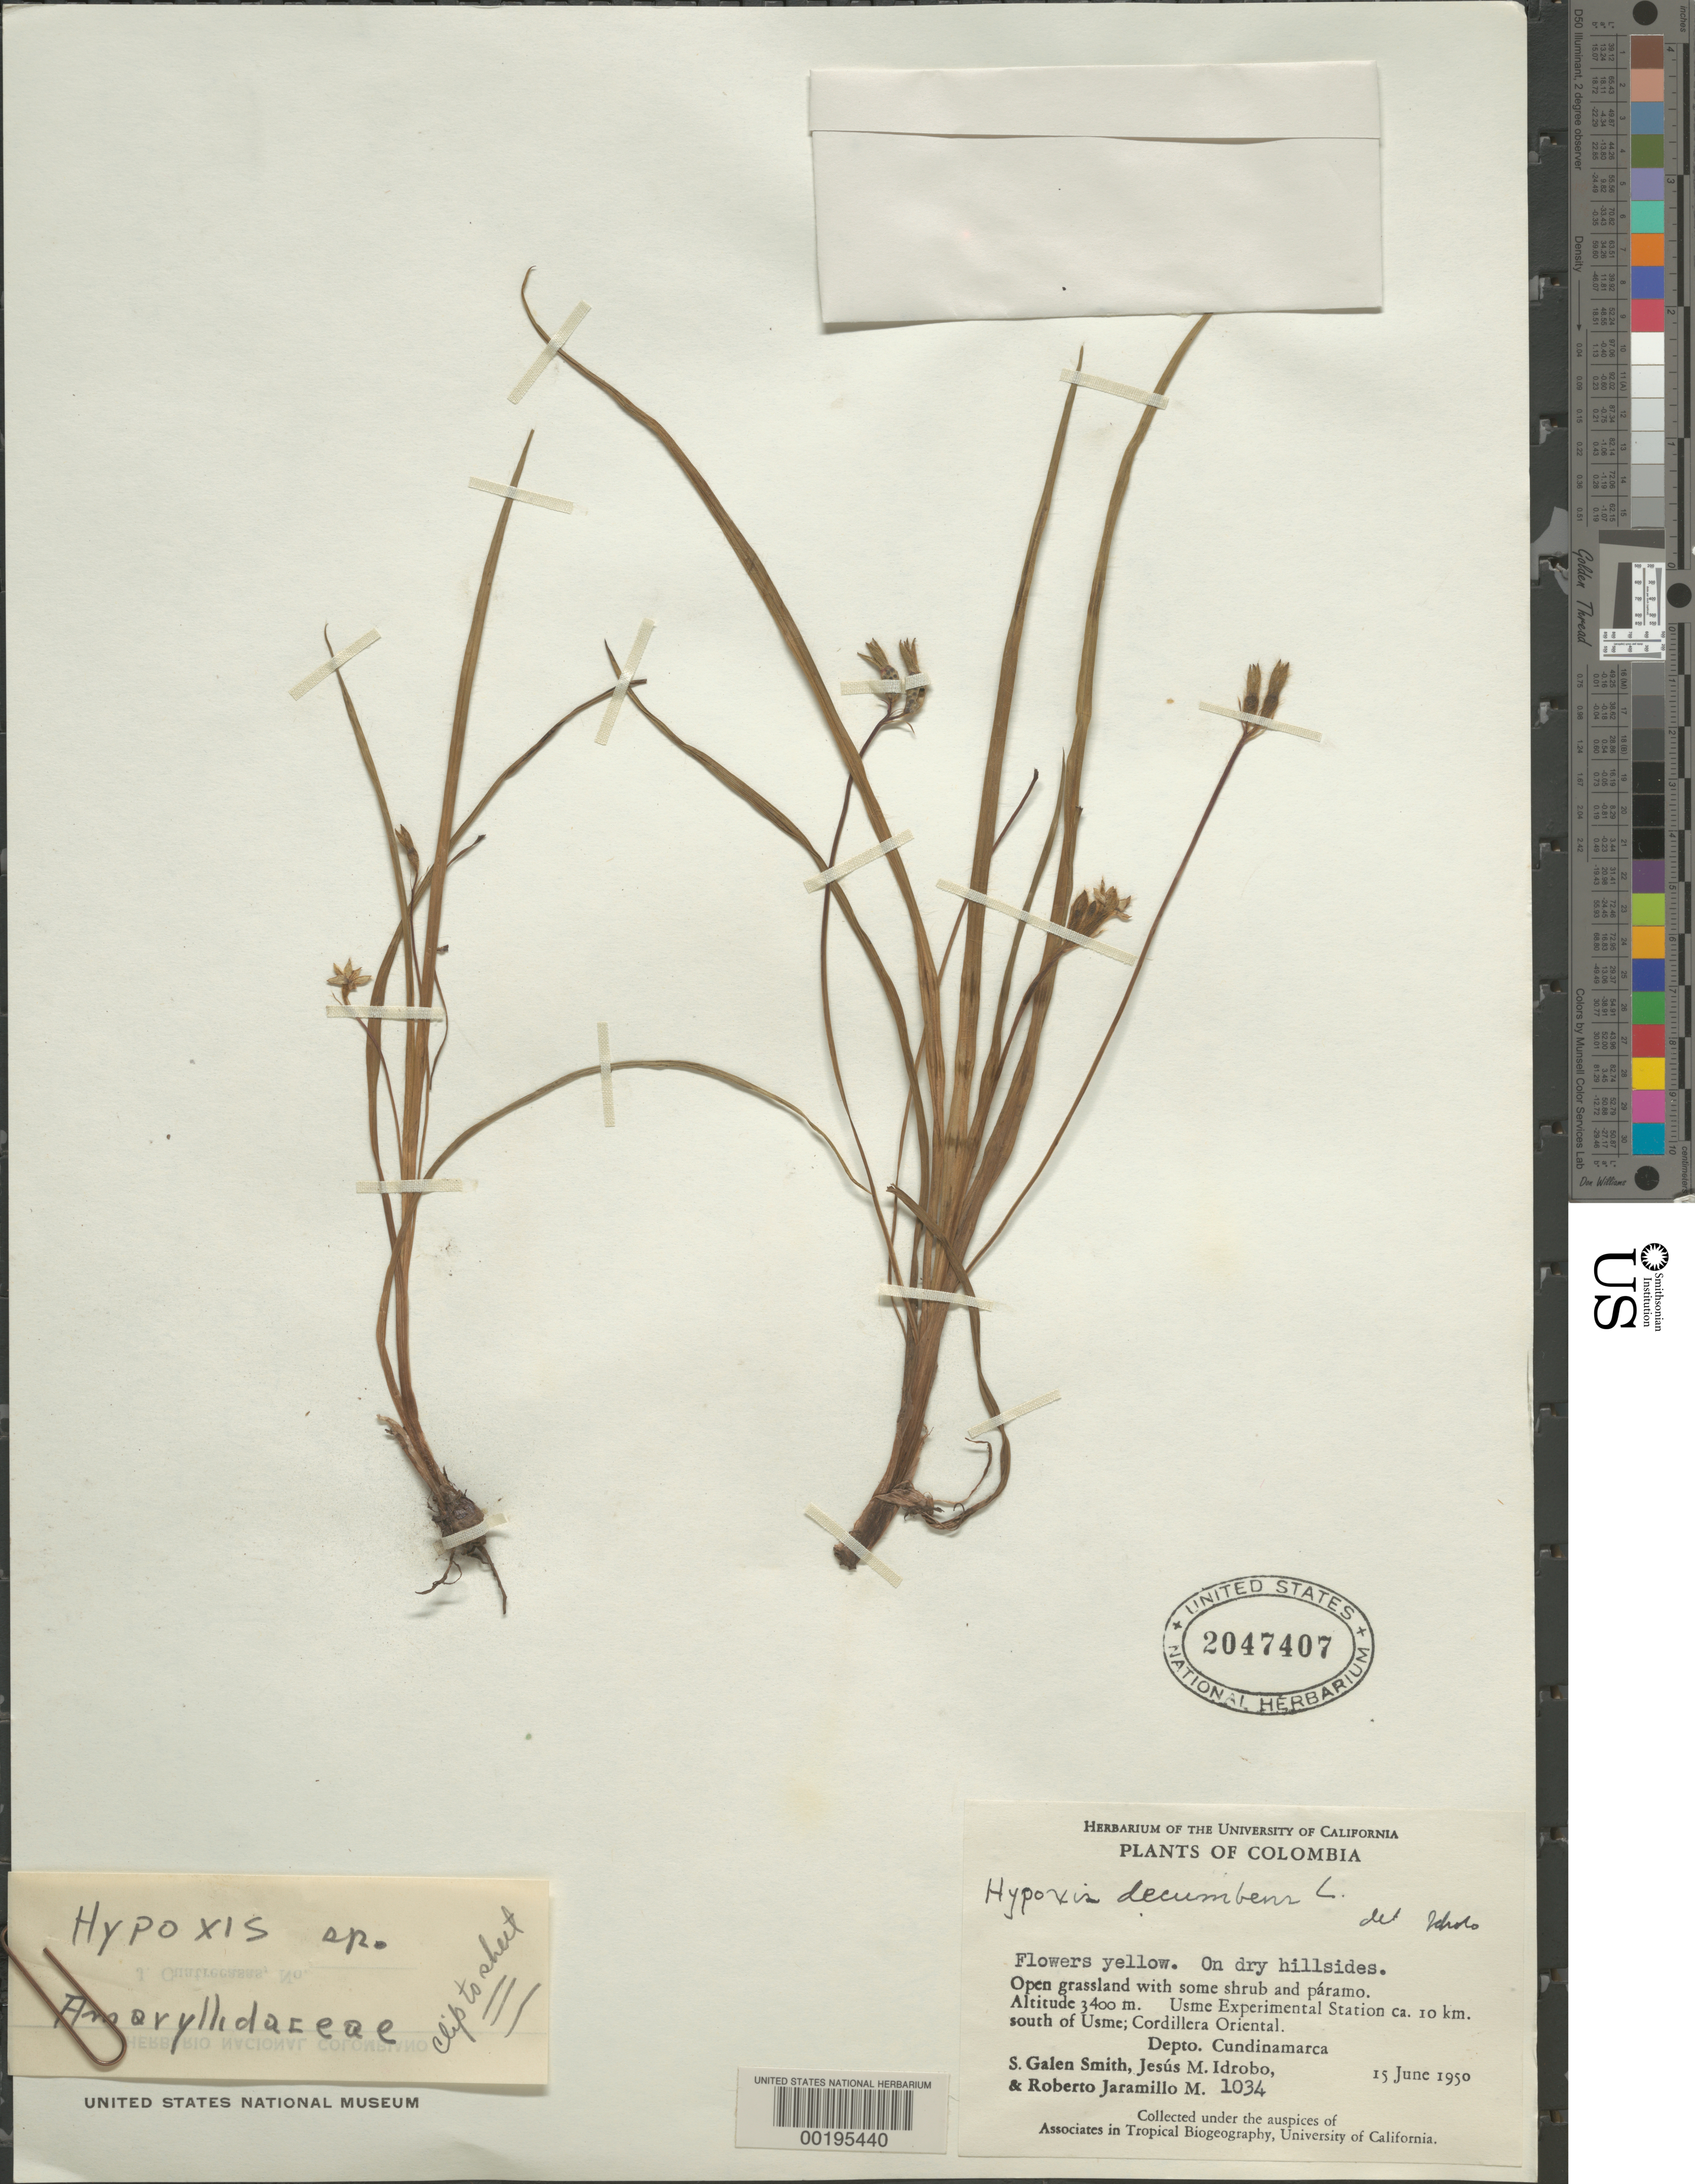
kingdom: Plantae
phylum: Tracheophyta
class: Liliopsida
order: Asparagales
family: Hypoxidaceae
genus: Hypoxis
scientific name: Hypoxis decumbens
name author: L.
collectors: S. G. Smith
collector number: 1034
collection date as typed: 15 Jun 1950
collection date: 1950-06-15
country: Colombia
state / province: Cundinamarca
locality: Usme Experimental Station ca 10 km S of Usme; Cordillera Oriental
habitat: On dry hillsides; open grassland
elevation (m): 3400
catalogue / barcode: US 2047407